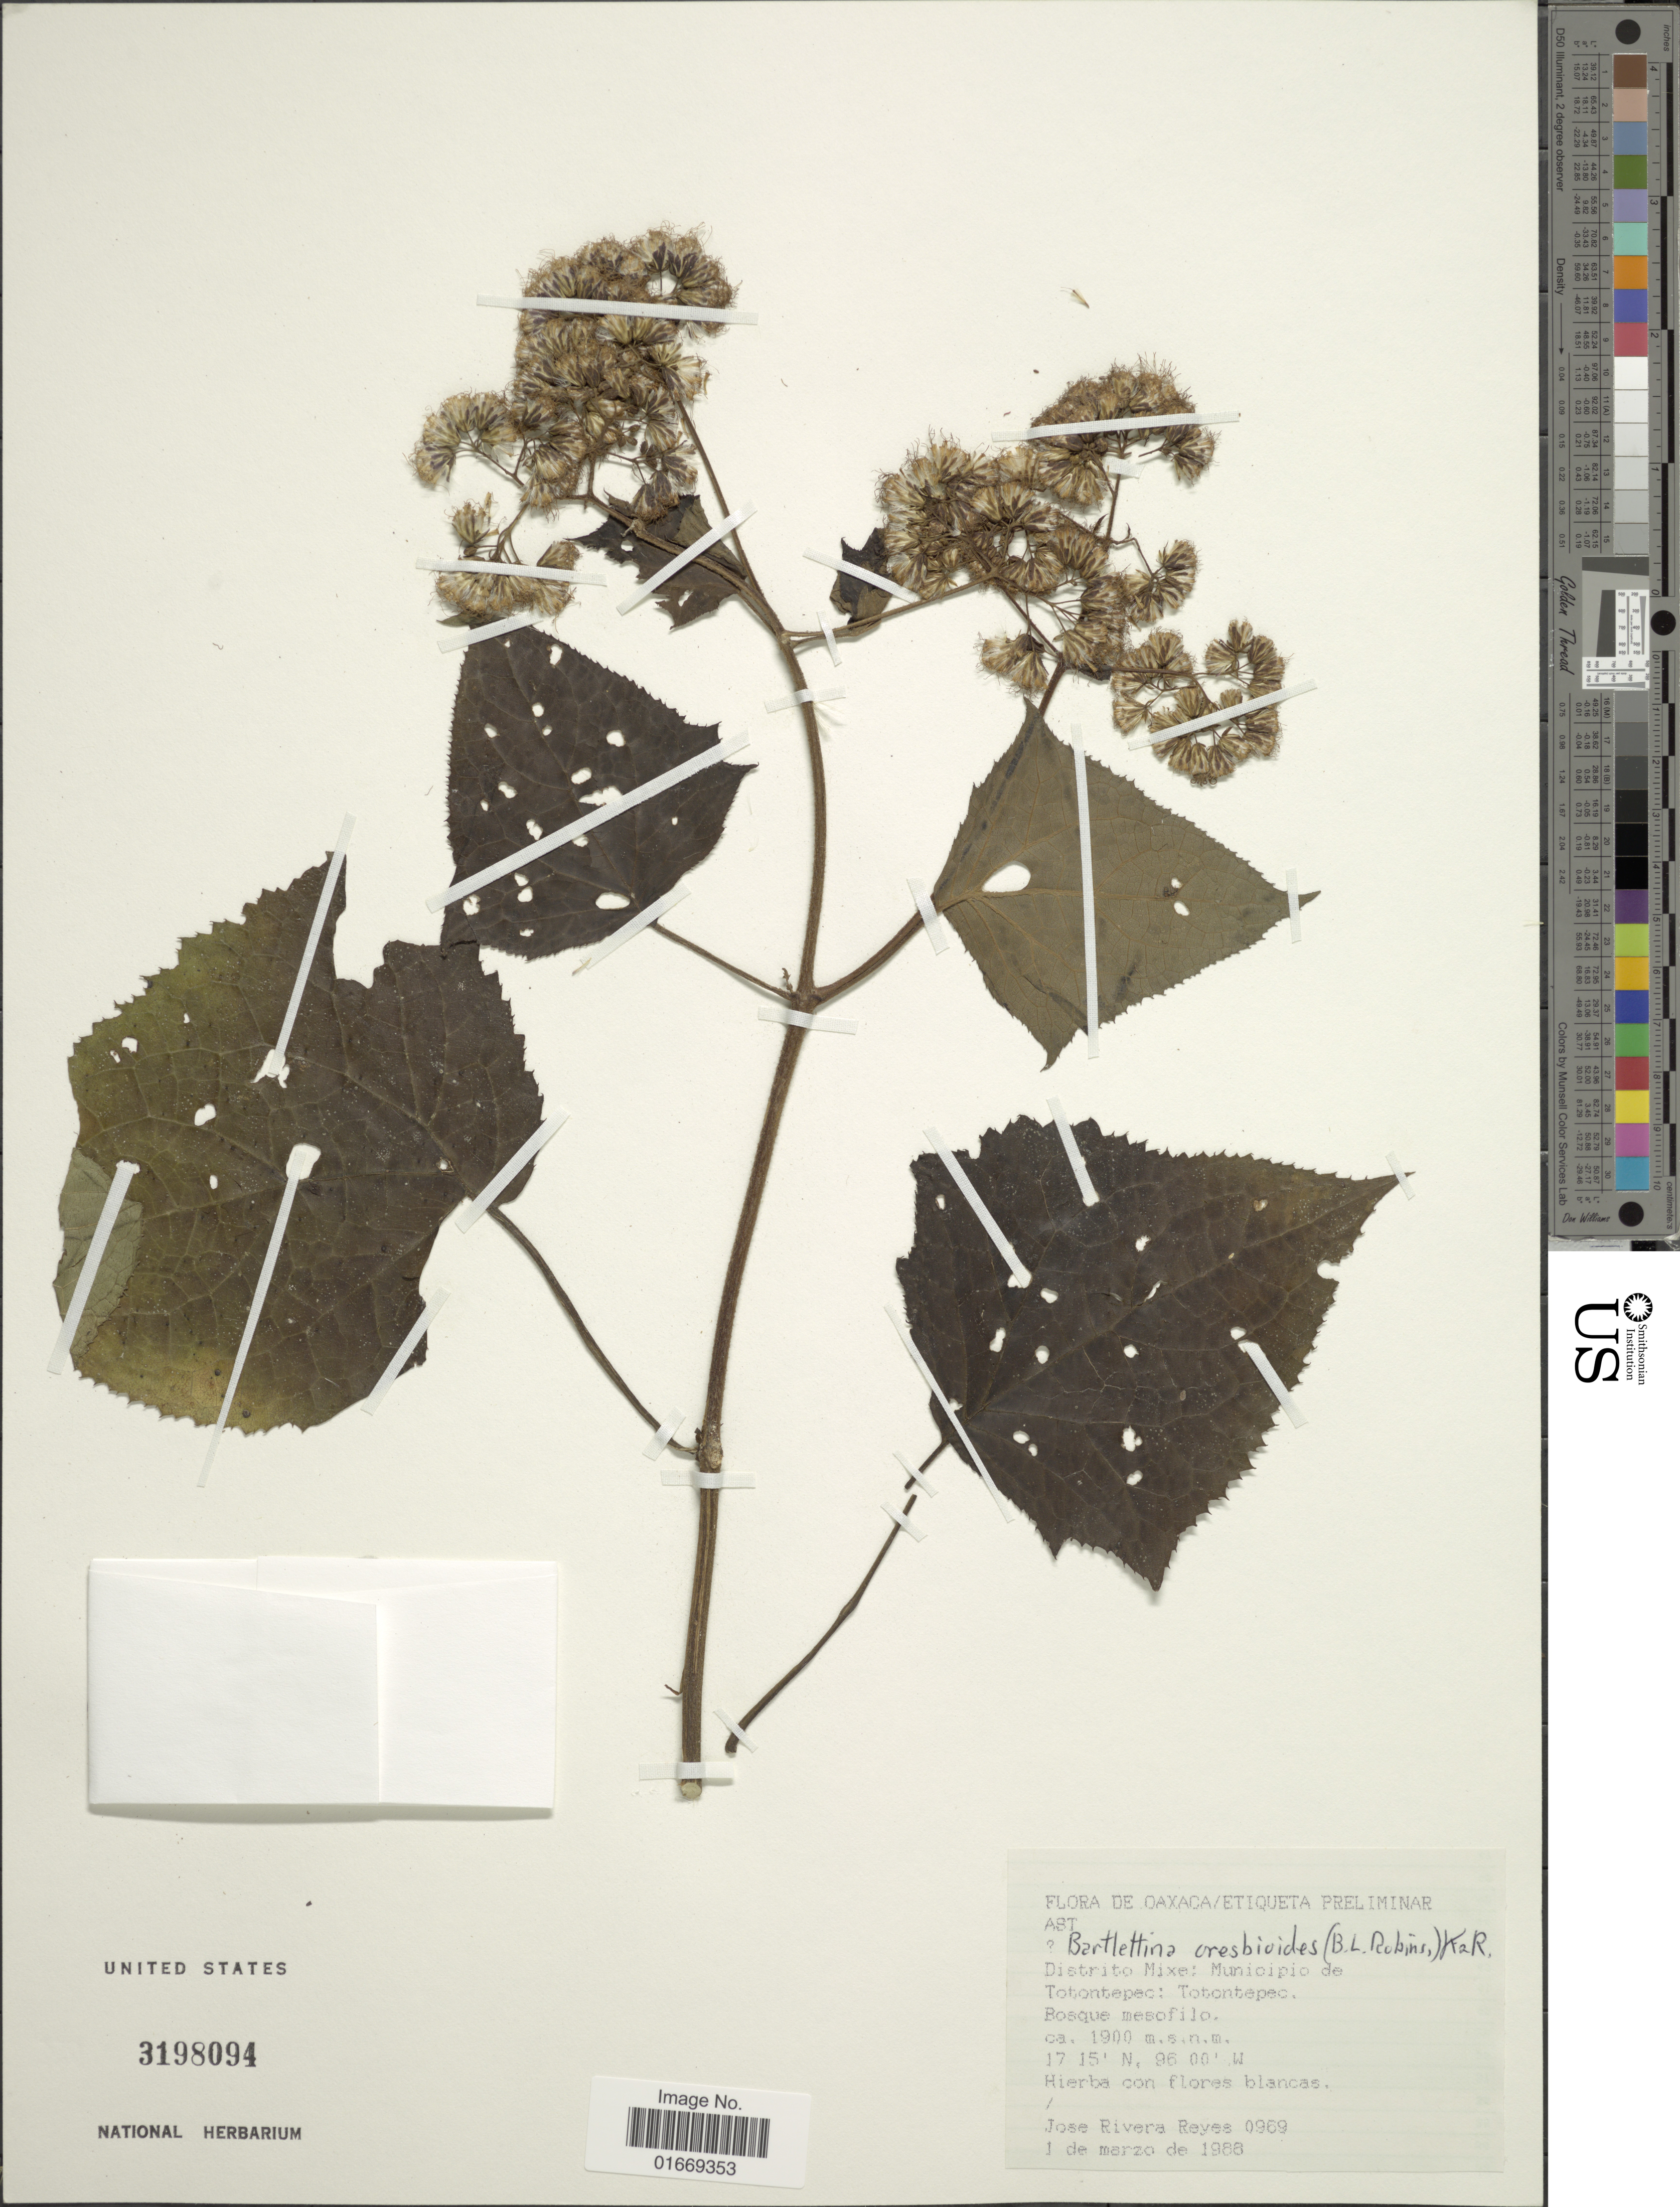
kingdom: Plantae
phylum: Tracheophyta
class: Magnoliopsida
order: Asterales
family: Asteraceae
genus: Bartlettina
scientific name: Bartlettina oresbioides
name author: (B.L. Rob.) R.M. King & H. Rob.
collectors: J. Reyes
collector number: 0969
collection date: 1988-03-01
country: Mexico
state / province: Oaxaca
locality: Distrito Mixe: Municipio de Totontepec: Totontepec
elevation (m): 1900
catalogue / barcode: US 3198094